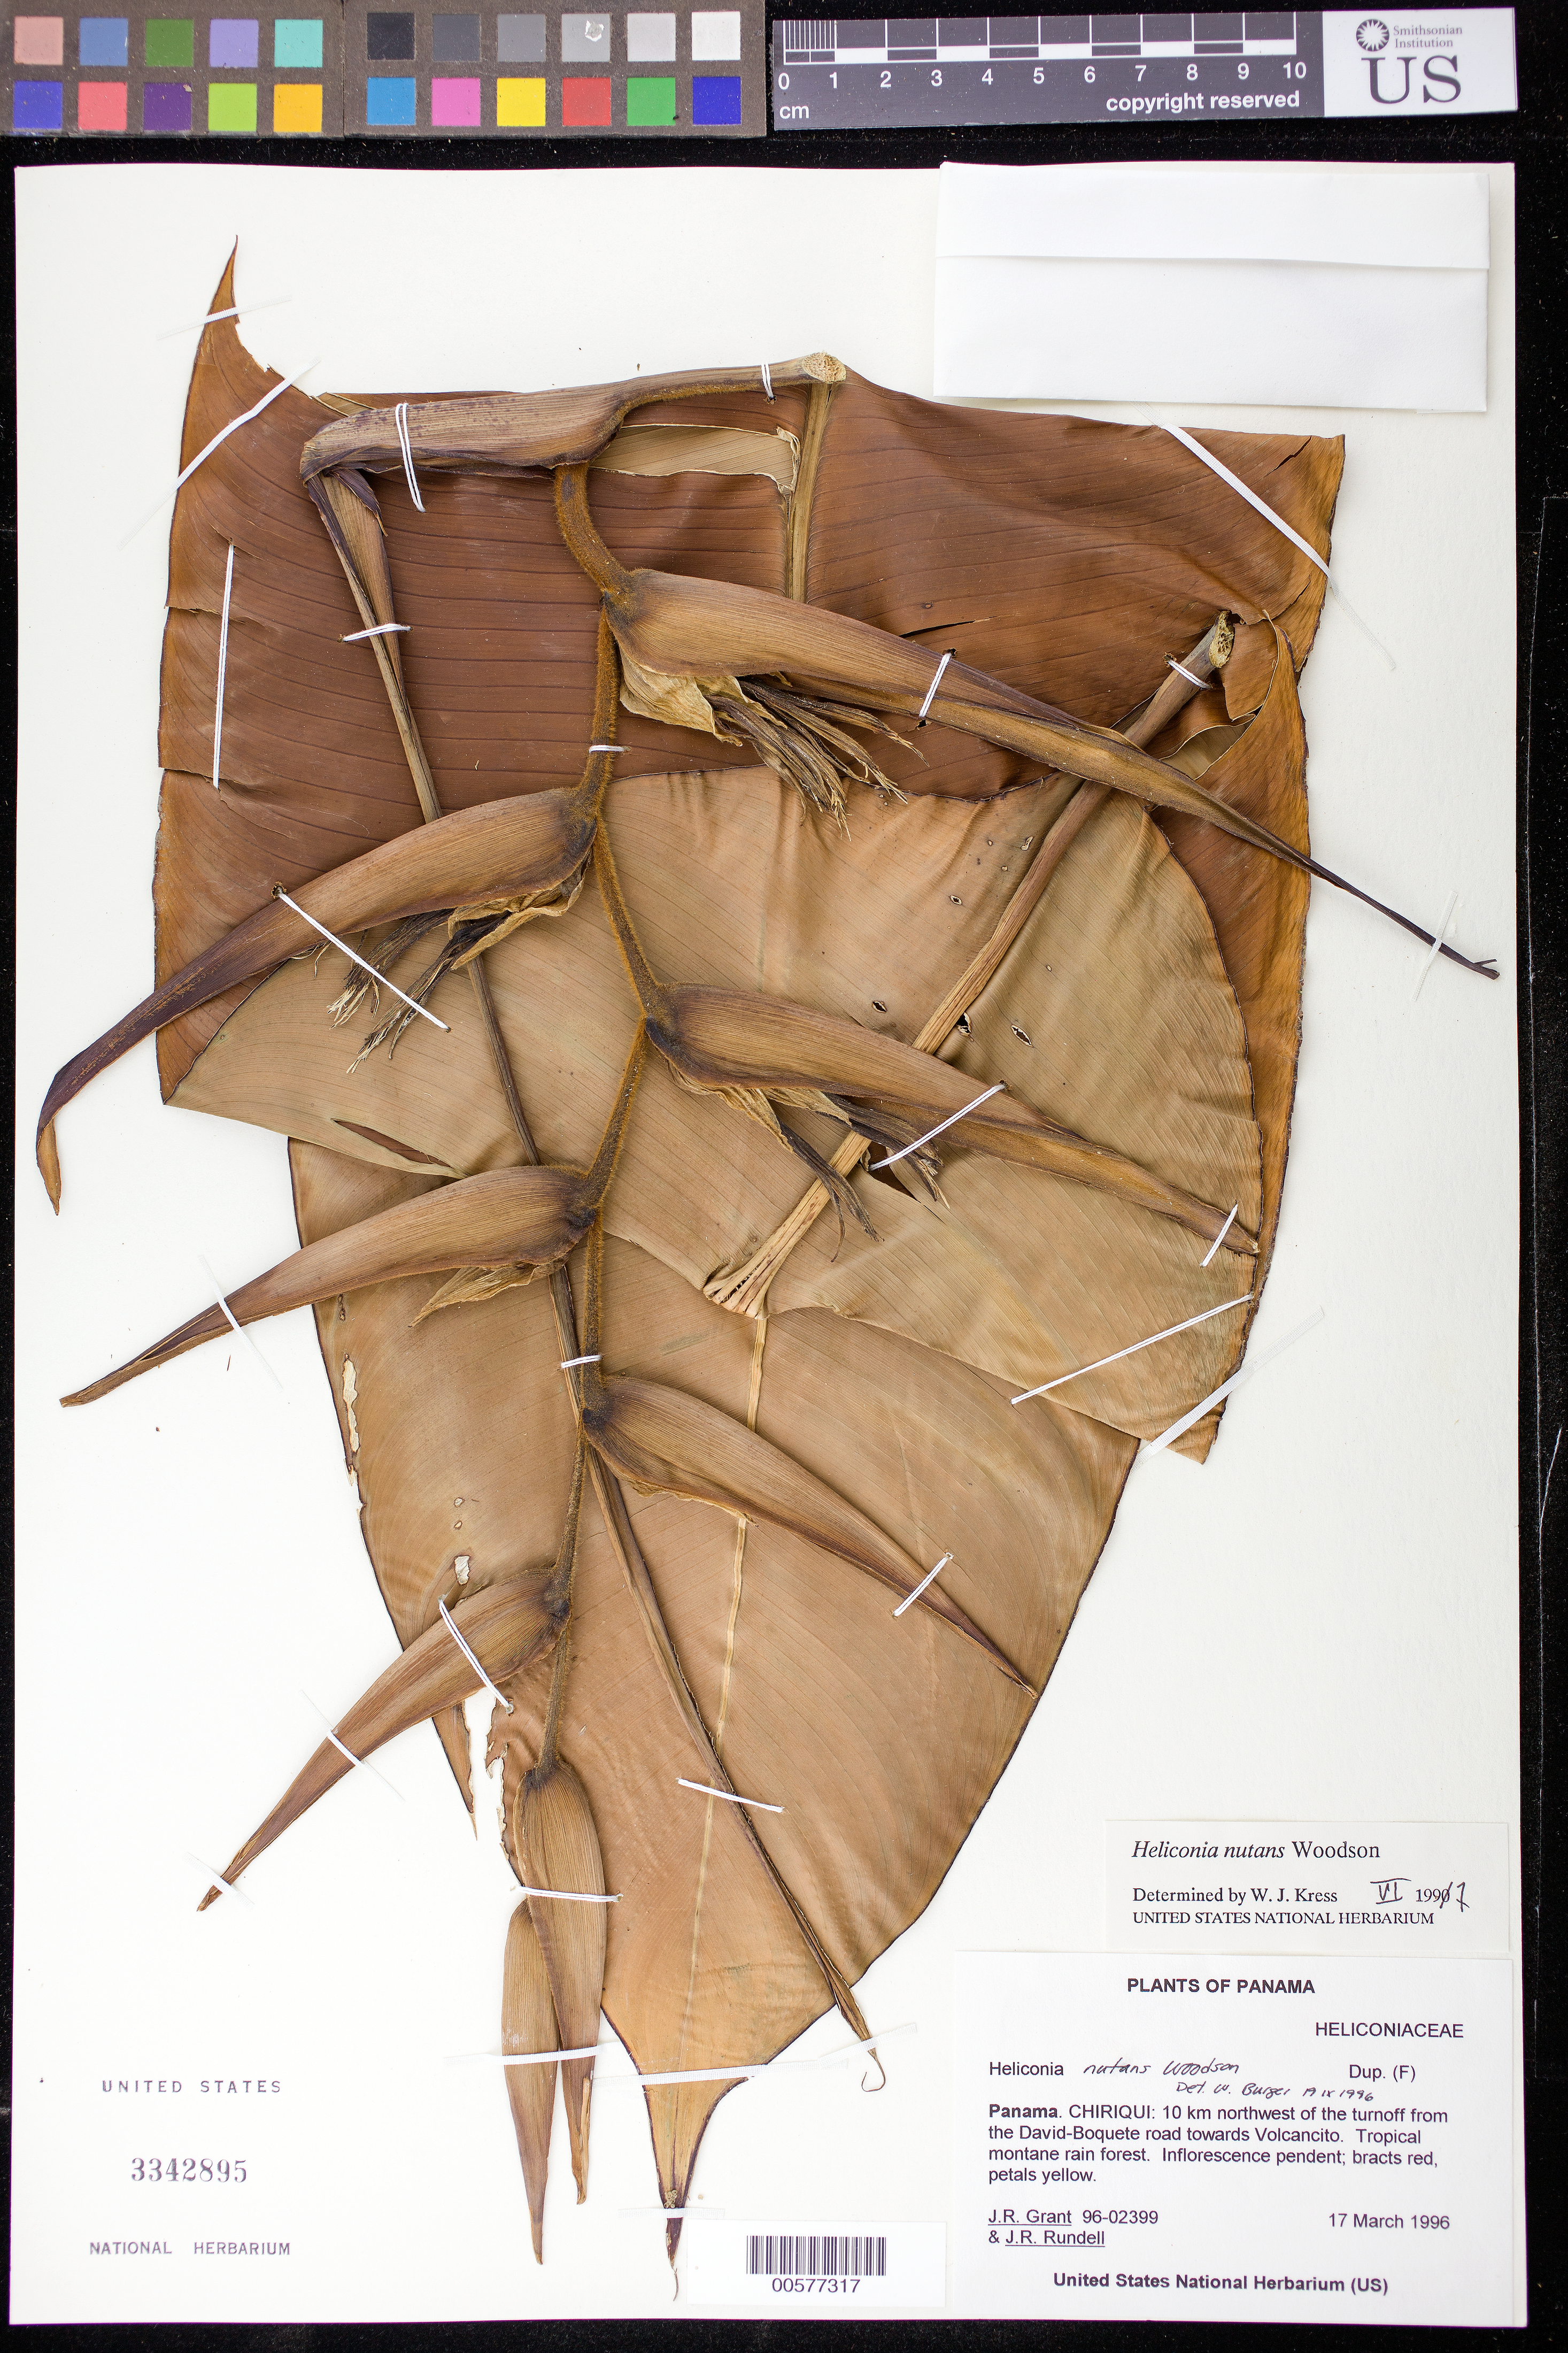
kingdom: Plantae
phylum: Tracheophyta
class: Liliopsida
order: Zingiberales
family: Heliconiaceae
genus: Heliconia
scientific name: Heliconia nutans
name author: Woodson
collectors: J. R. Grant & J. R. Rundell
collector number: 96-02399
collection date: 1996-09-17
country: Panama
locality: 10 km northwest of the turnoff from the David-Boquete road towards Volcancito. Tropical montane rain forest.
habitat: Tropical montane rain forest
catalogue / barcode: US 3342895